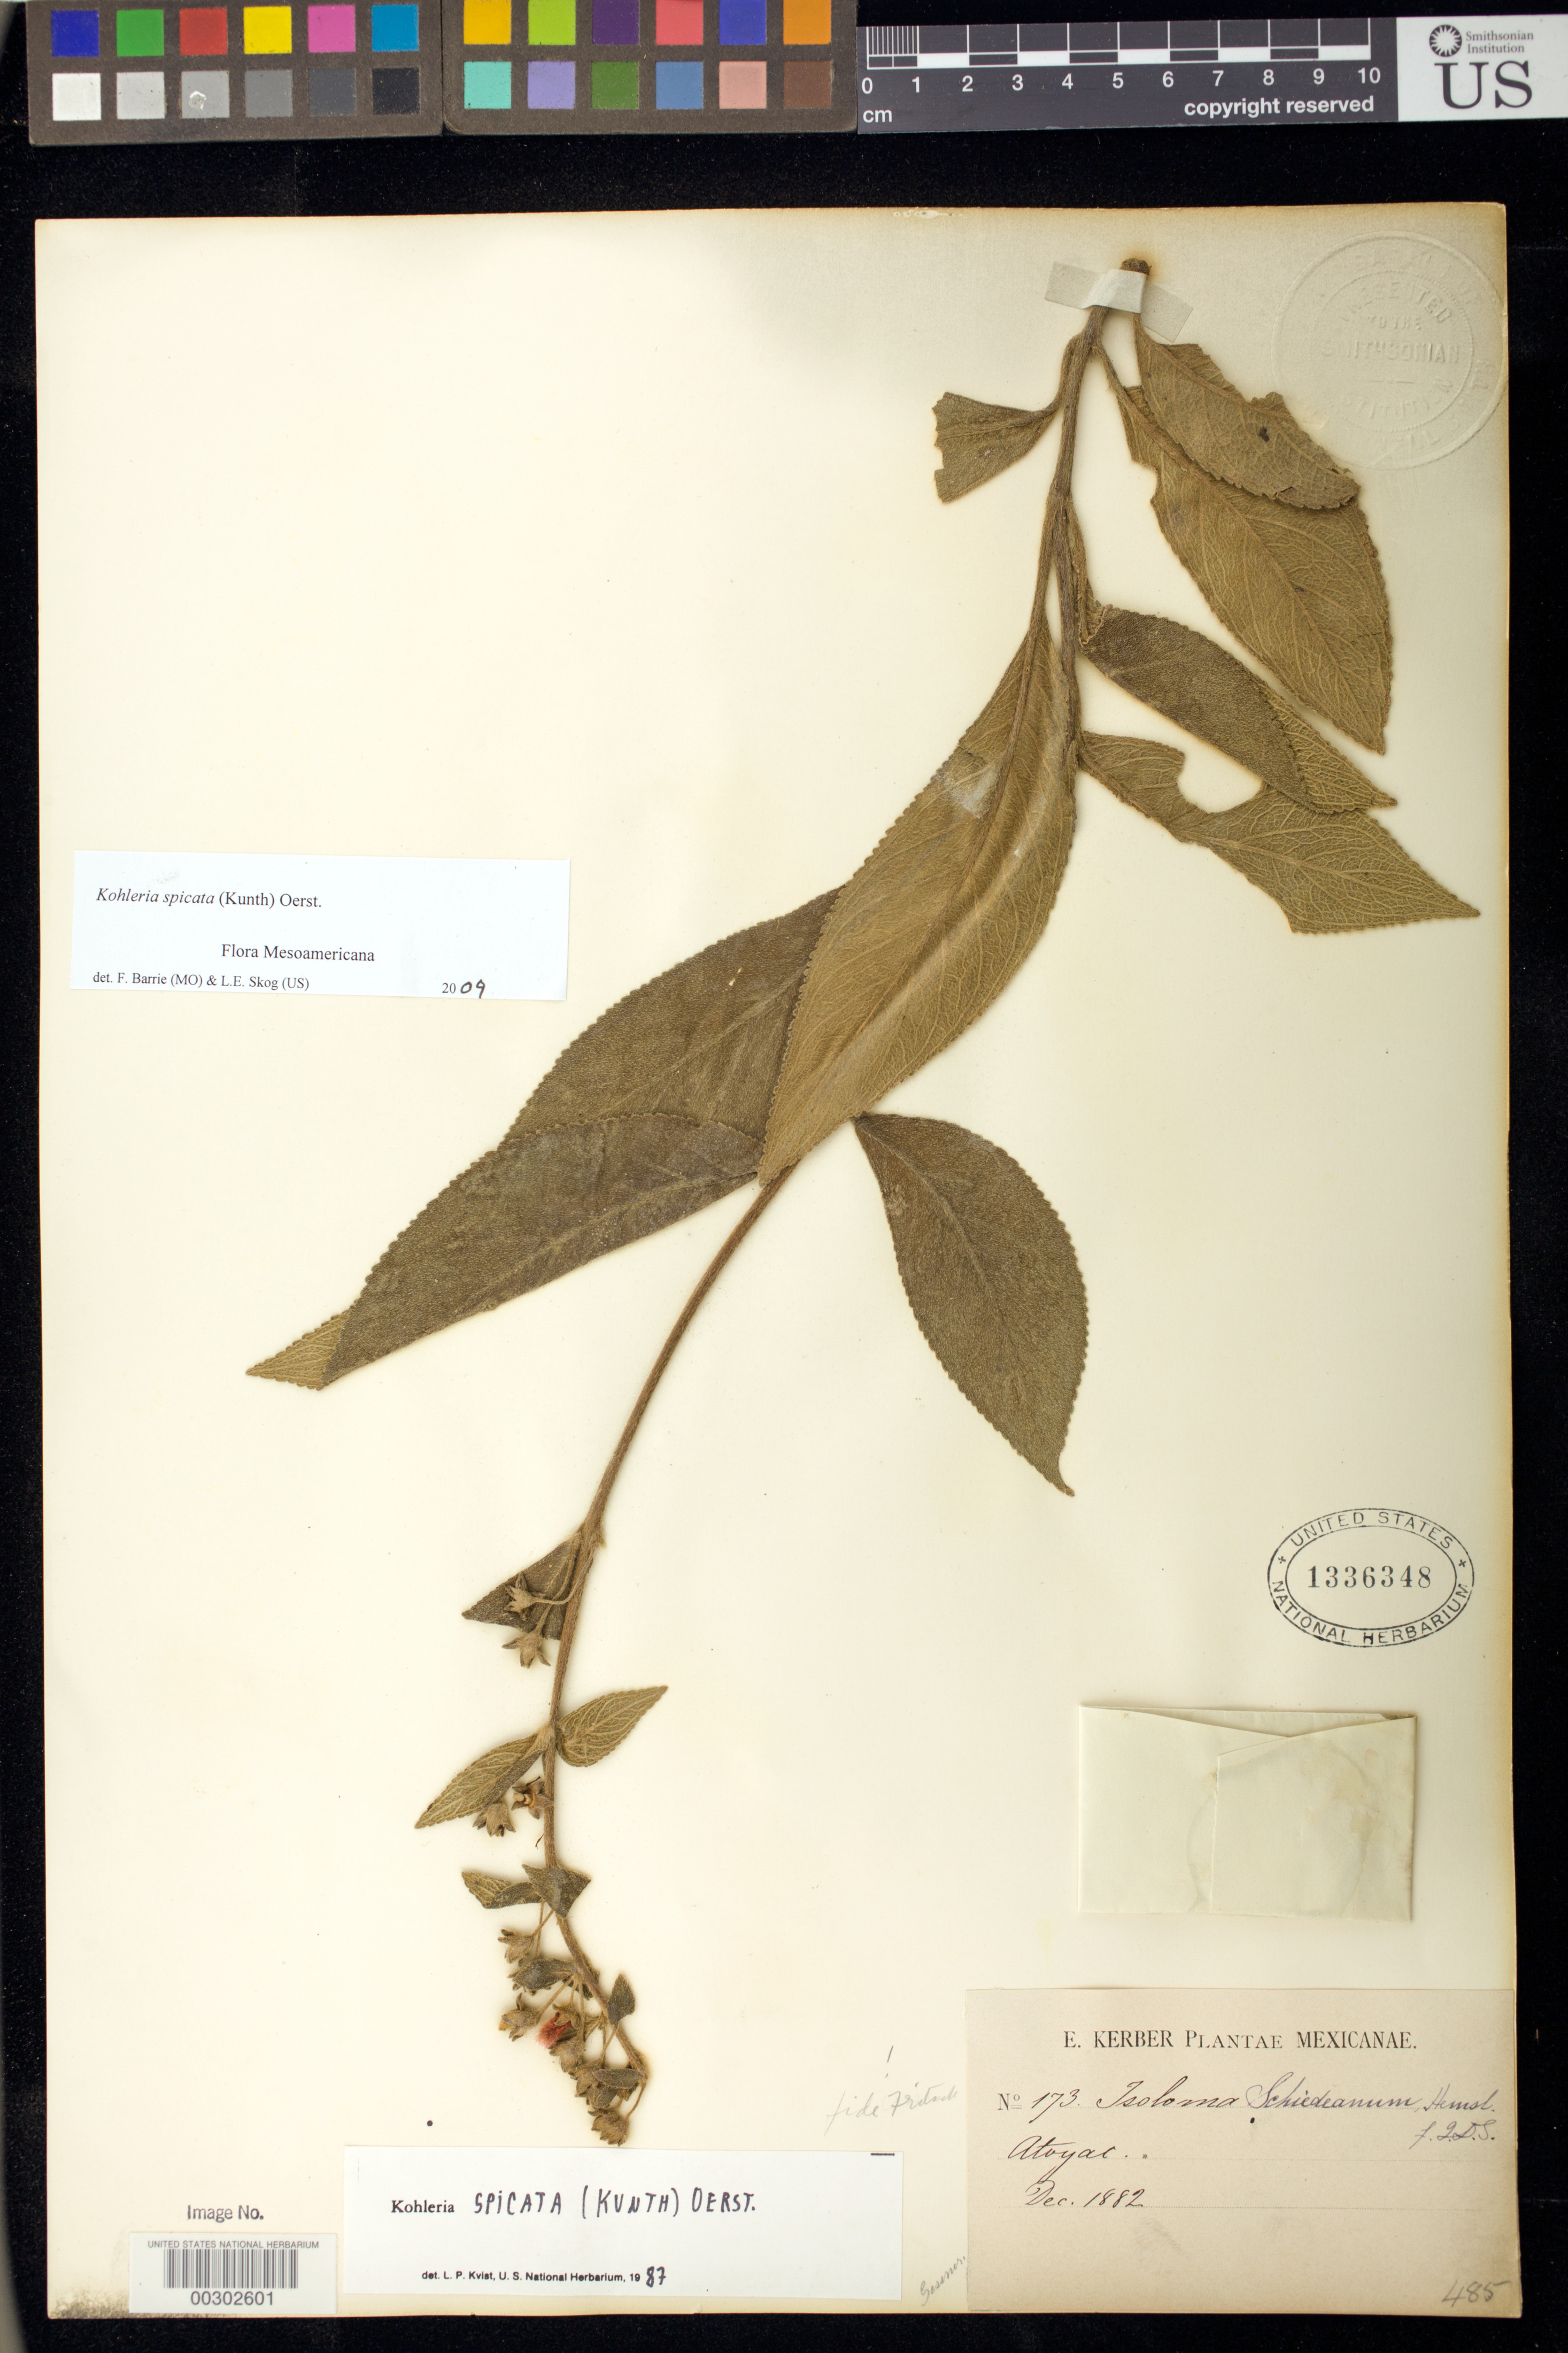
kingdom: Plantae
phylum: Tracheophyta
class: Magnoliopsida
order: Lamiales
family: Gesneriaceae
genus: Kohleria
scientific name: Kohleria spicata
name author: (Kunth) Oerst.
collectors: E. Kerber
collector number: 173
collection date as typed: Dec 1882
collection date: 1882-12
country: Mexico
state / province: Veracruz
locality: Atoyac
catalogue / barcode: US 1336348